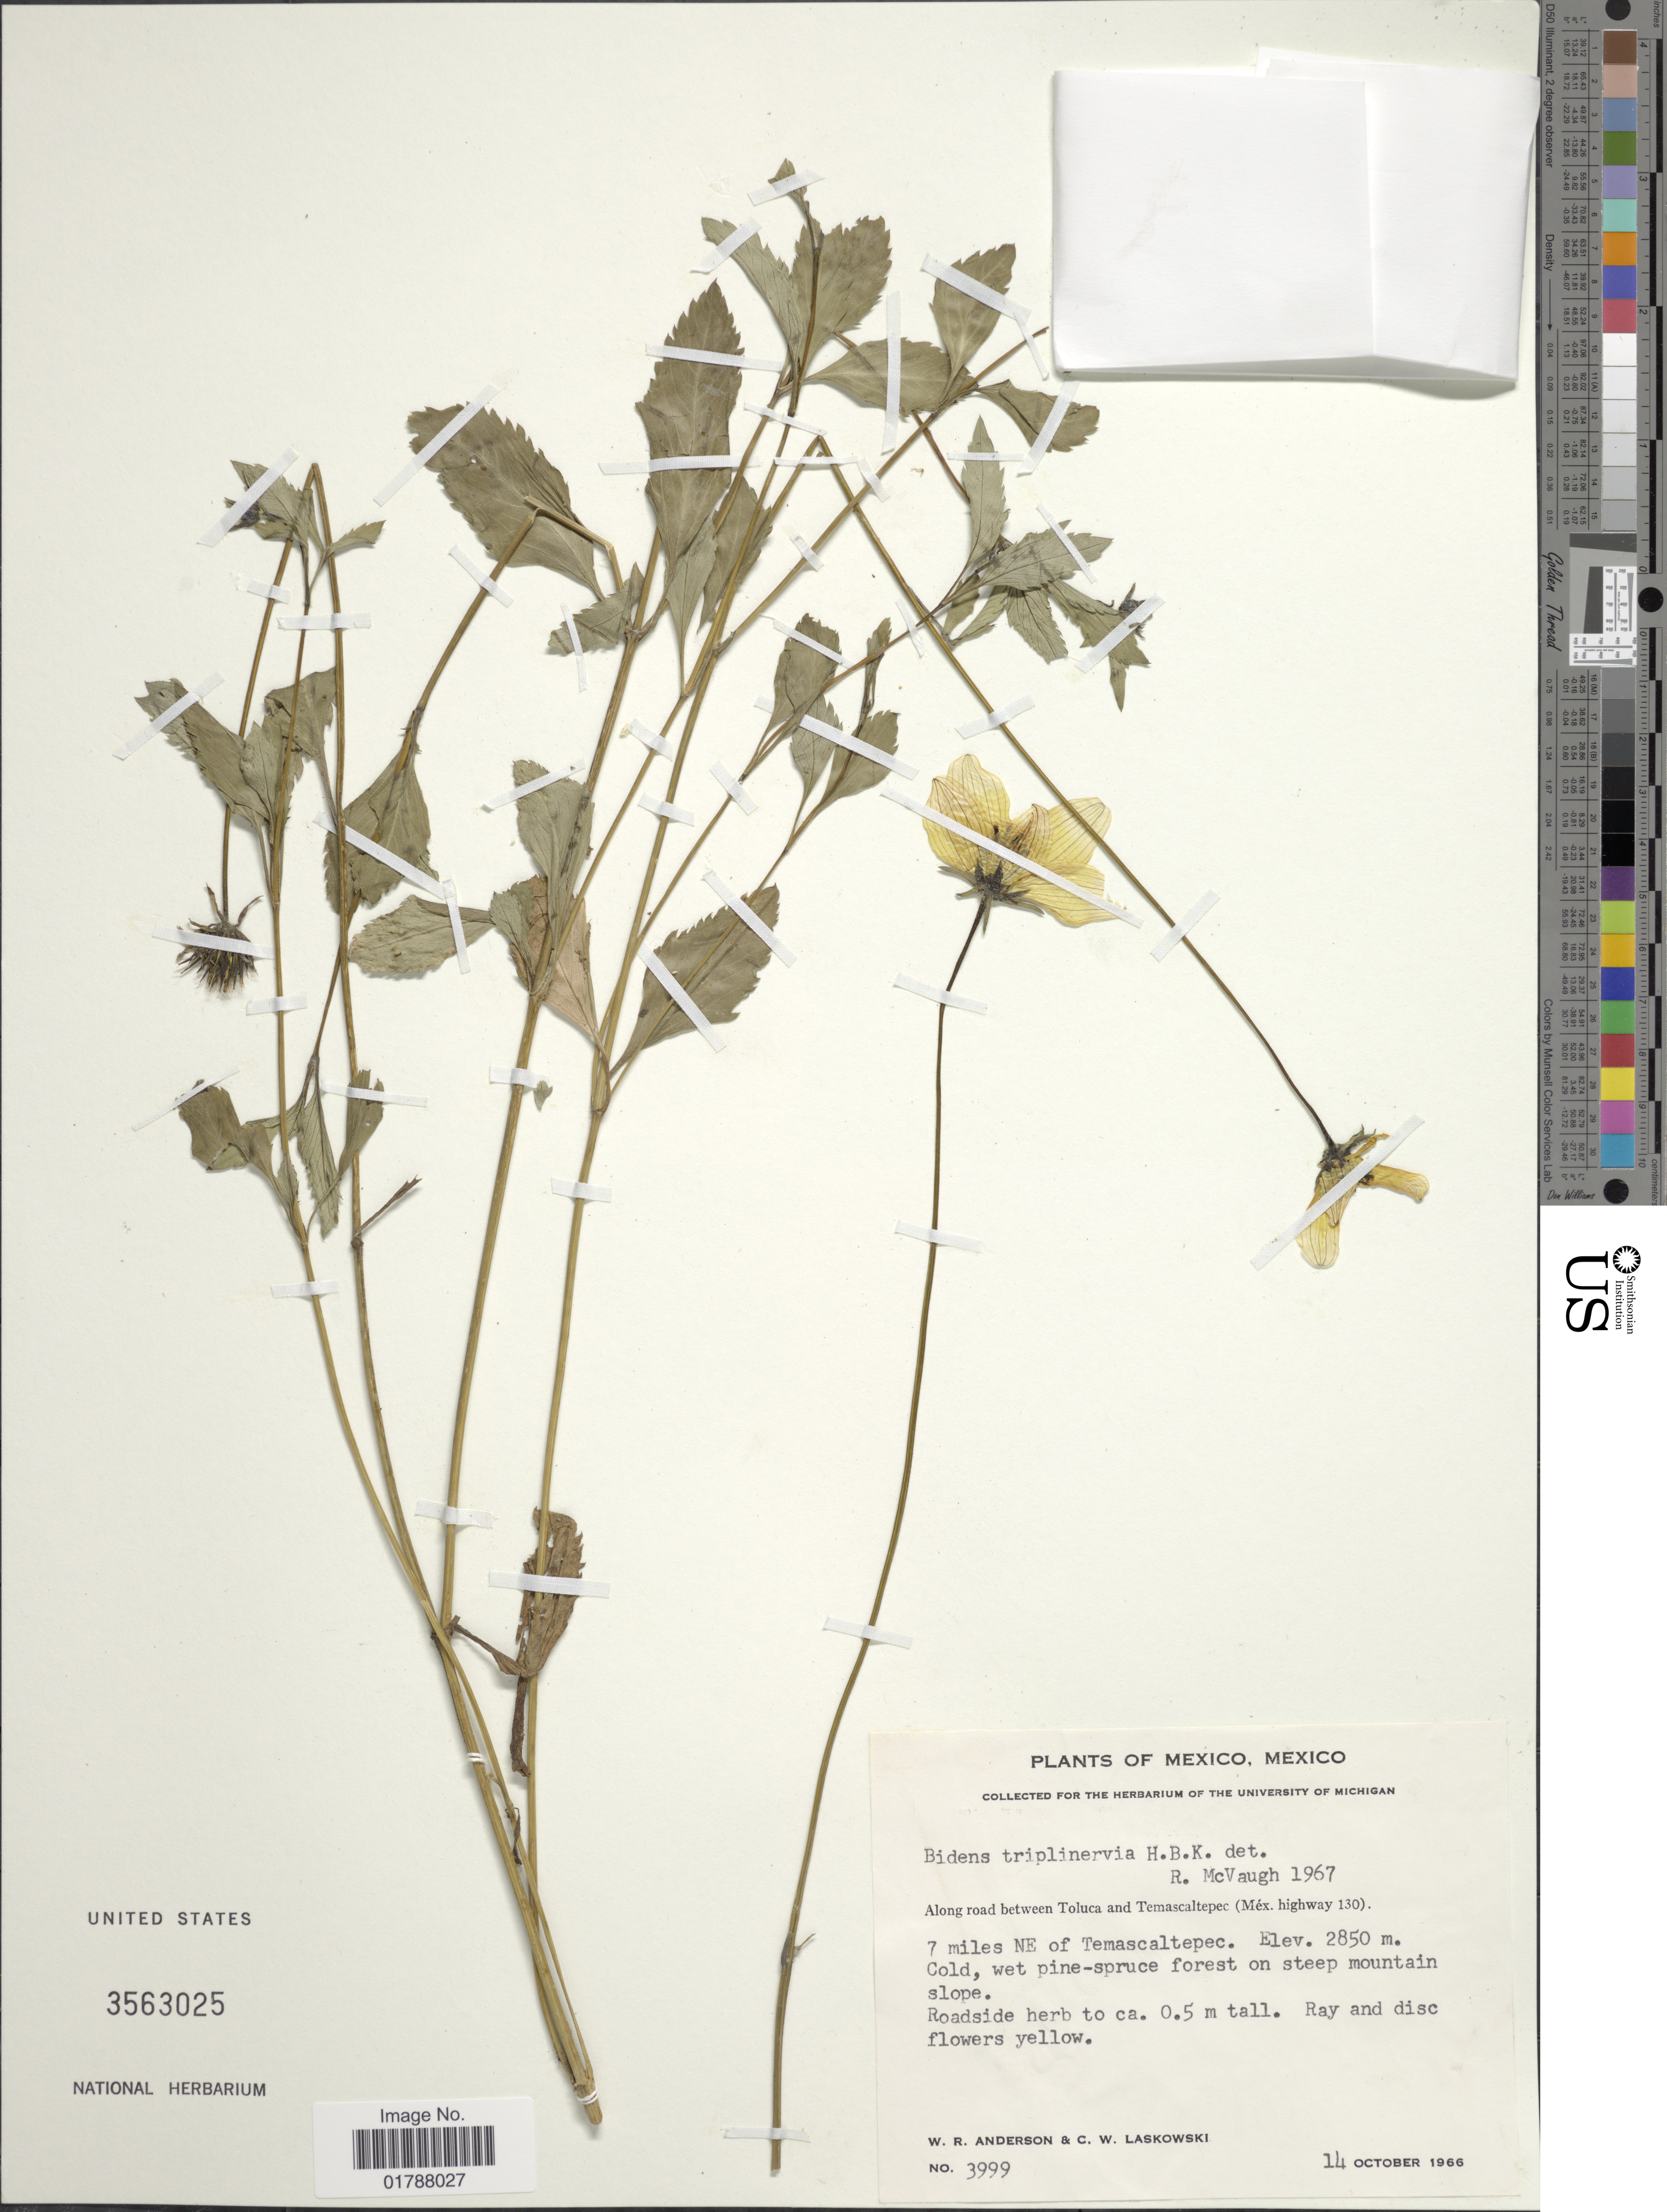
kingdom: Plantae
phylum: Tracheophyta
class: Magnoliopsida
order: Asterales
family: Asteraceae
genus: Bidens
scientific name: Bidens triplinervia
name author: Kunth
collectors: W. Anderson & C. Laskowski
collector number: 3999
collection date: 1966-10-14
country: Mexico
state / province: México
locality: Along road between Toluca and Temascaltepec (Mex. Highway 130), 7 miles NE of Temascaltepec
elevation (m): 2850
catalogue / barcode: US 3563025